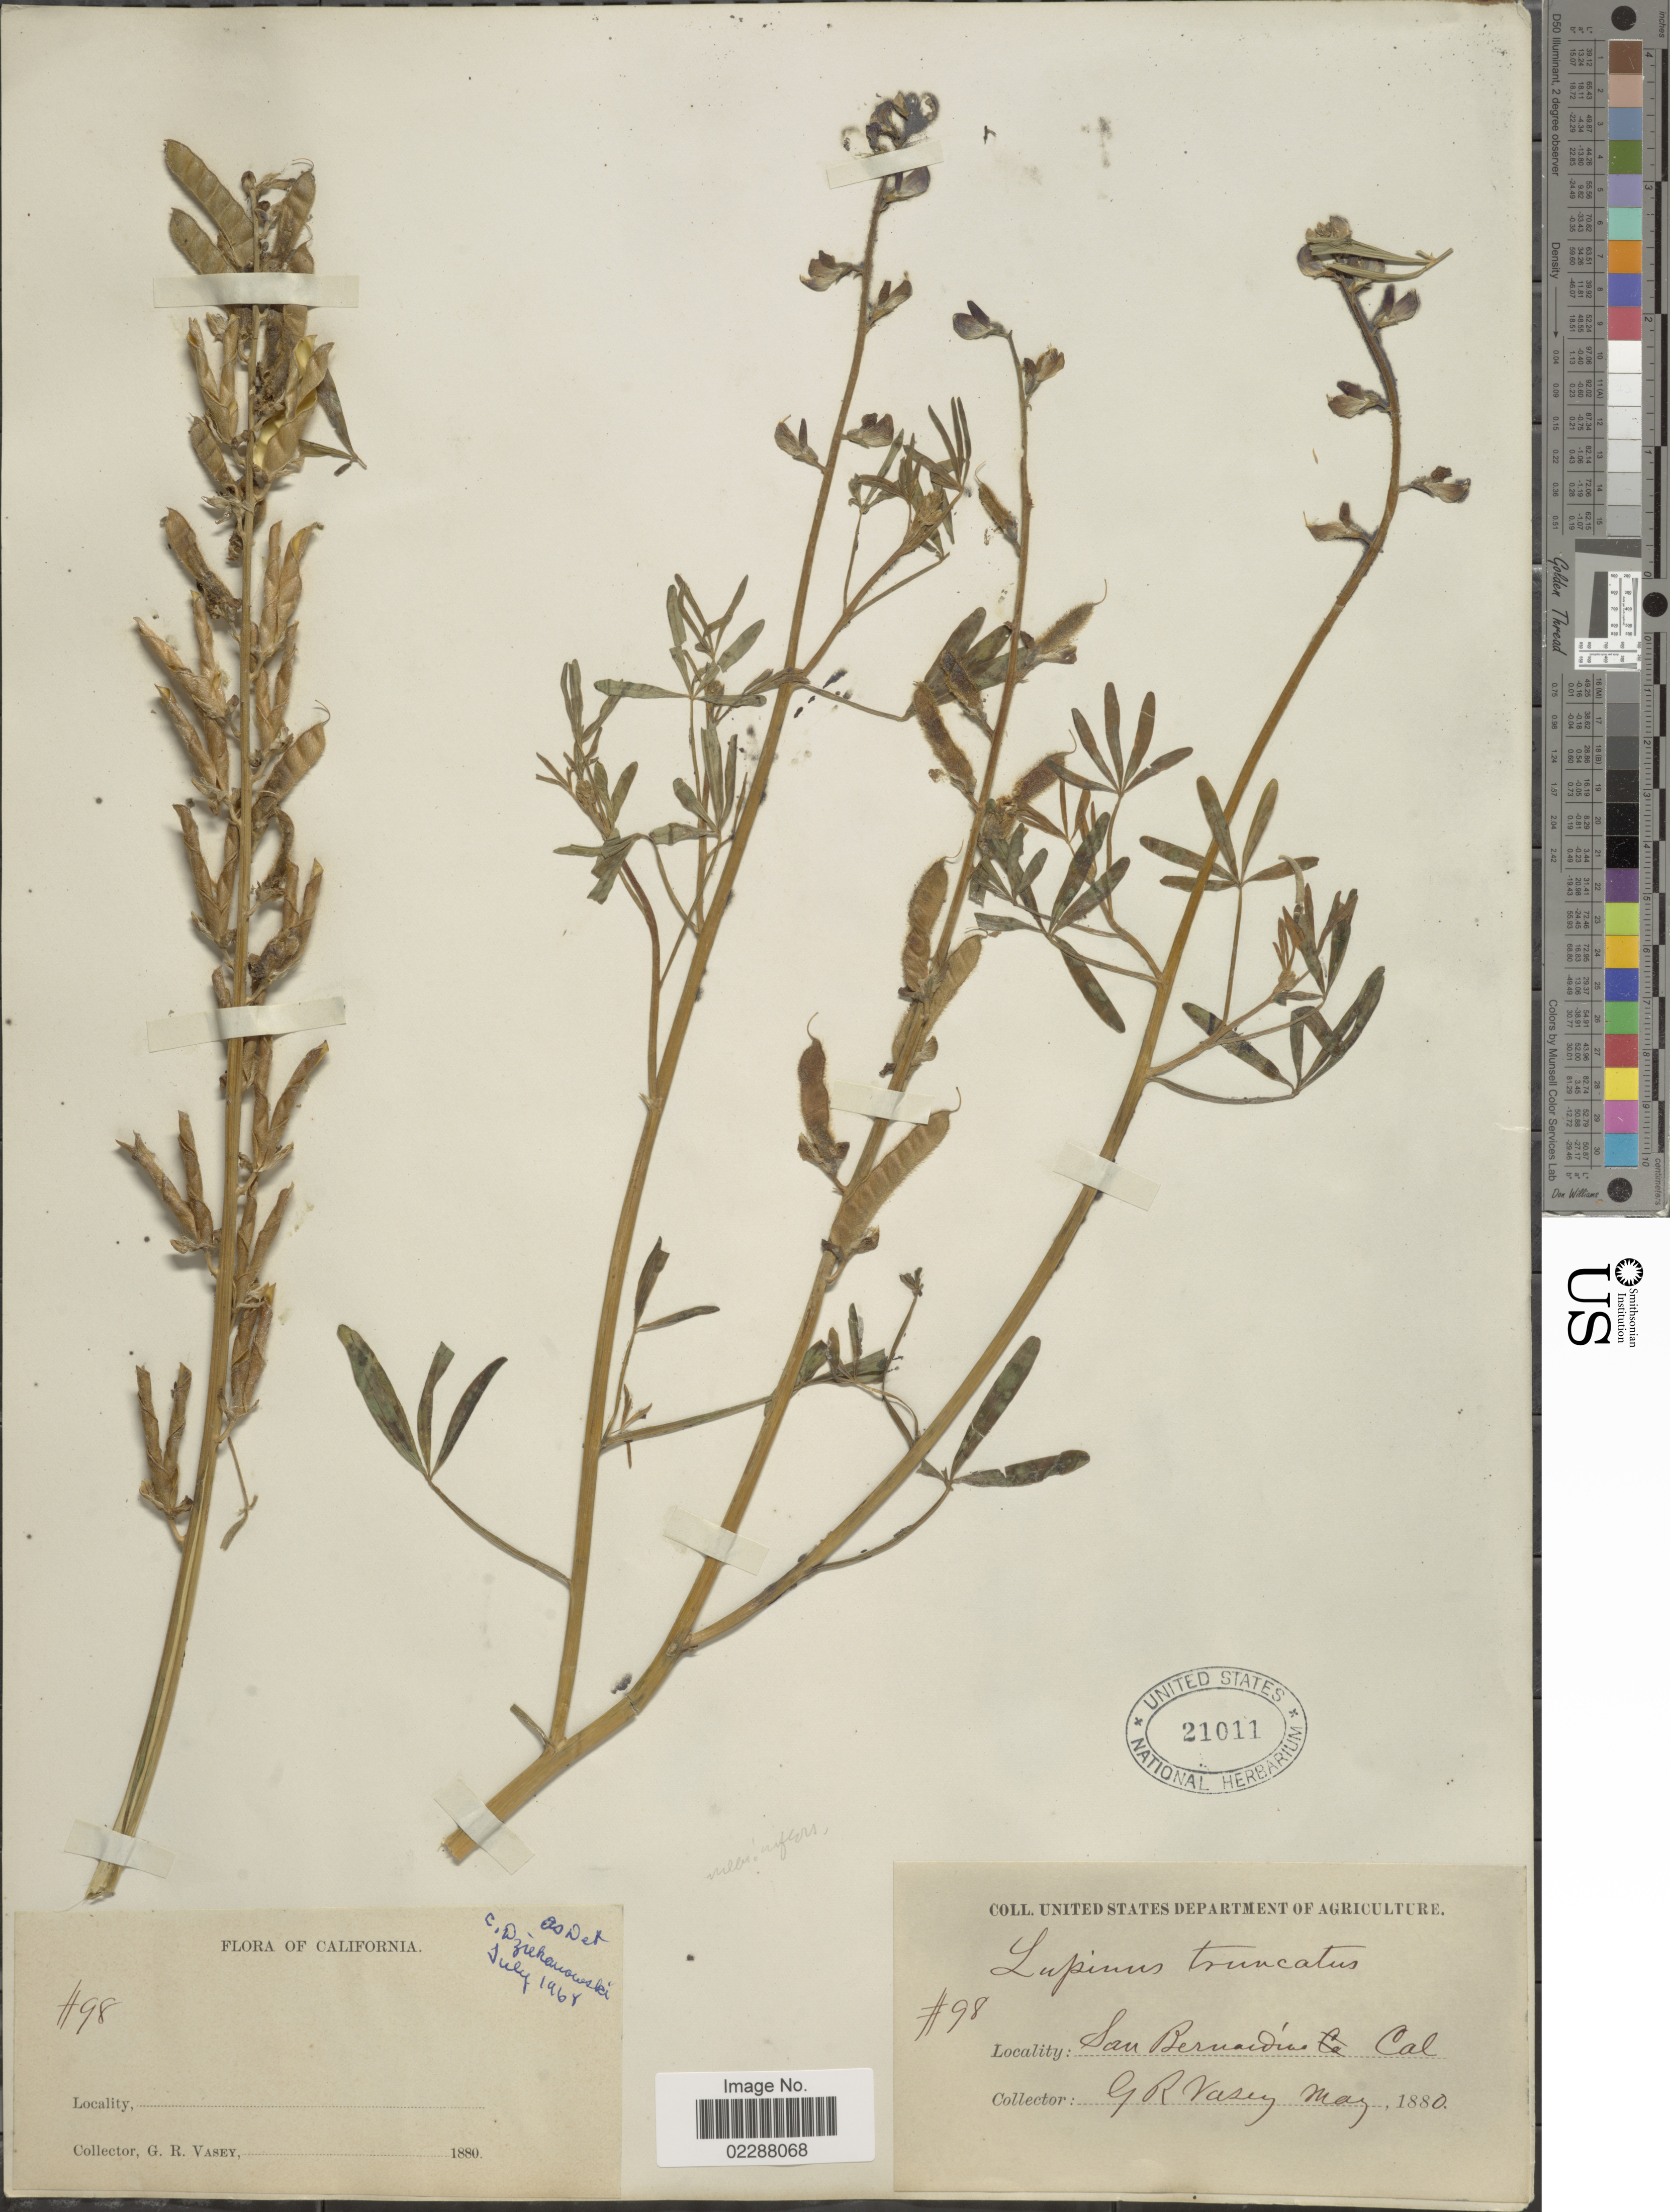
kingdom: Plantae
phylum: Tracheophyta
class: Magnoliopsida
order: Fabales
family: Fabaceae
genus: Lupinus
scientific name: Lupinus truncatus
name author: Nutt. ex Hook. & Arn.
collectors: G. R. Vasey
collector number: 98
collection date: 1880-05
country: United States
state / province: California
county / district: San Bernardino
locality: San Bernardino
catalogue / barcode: US 21011